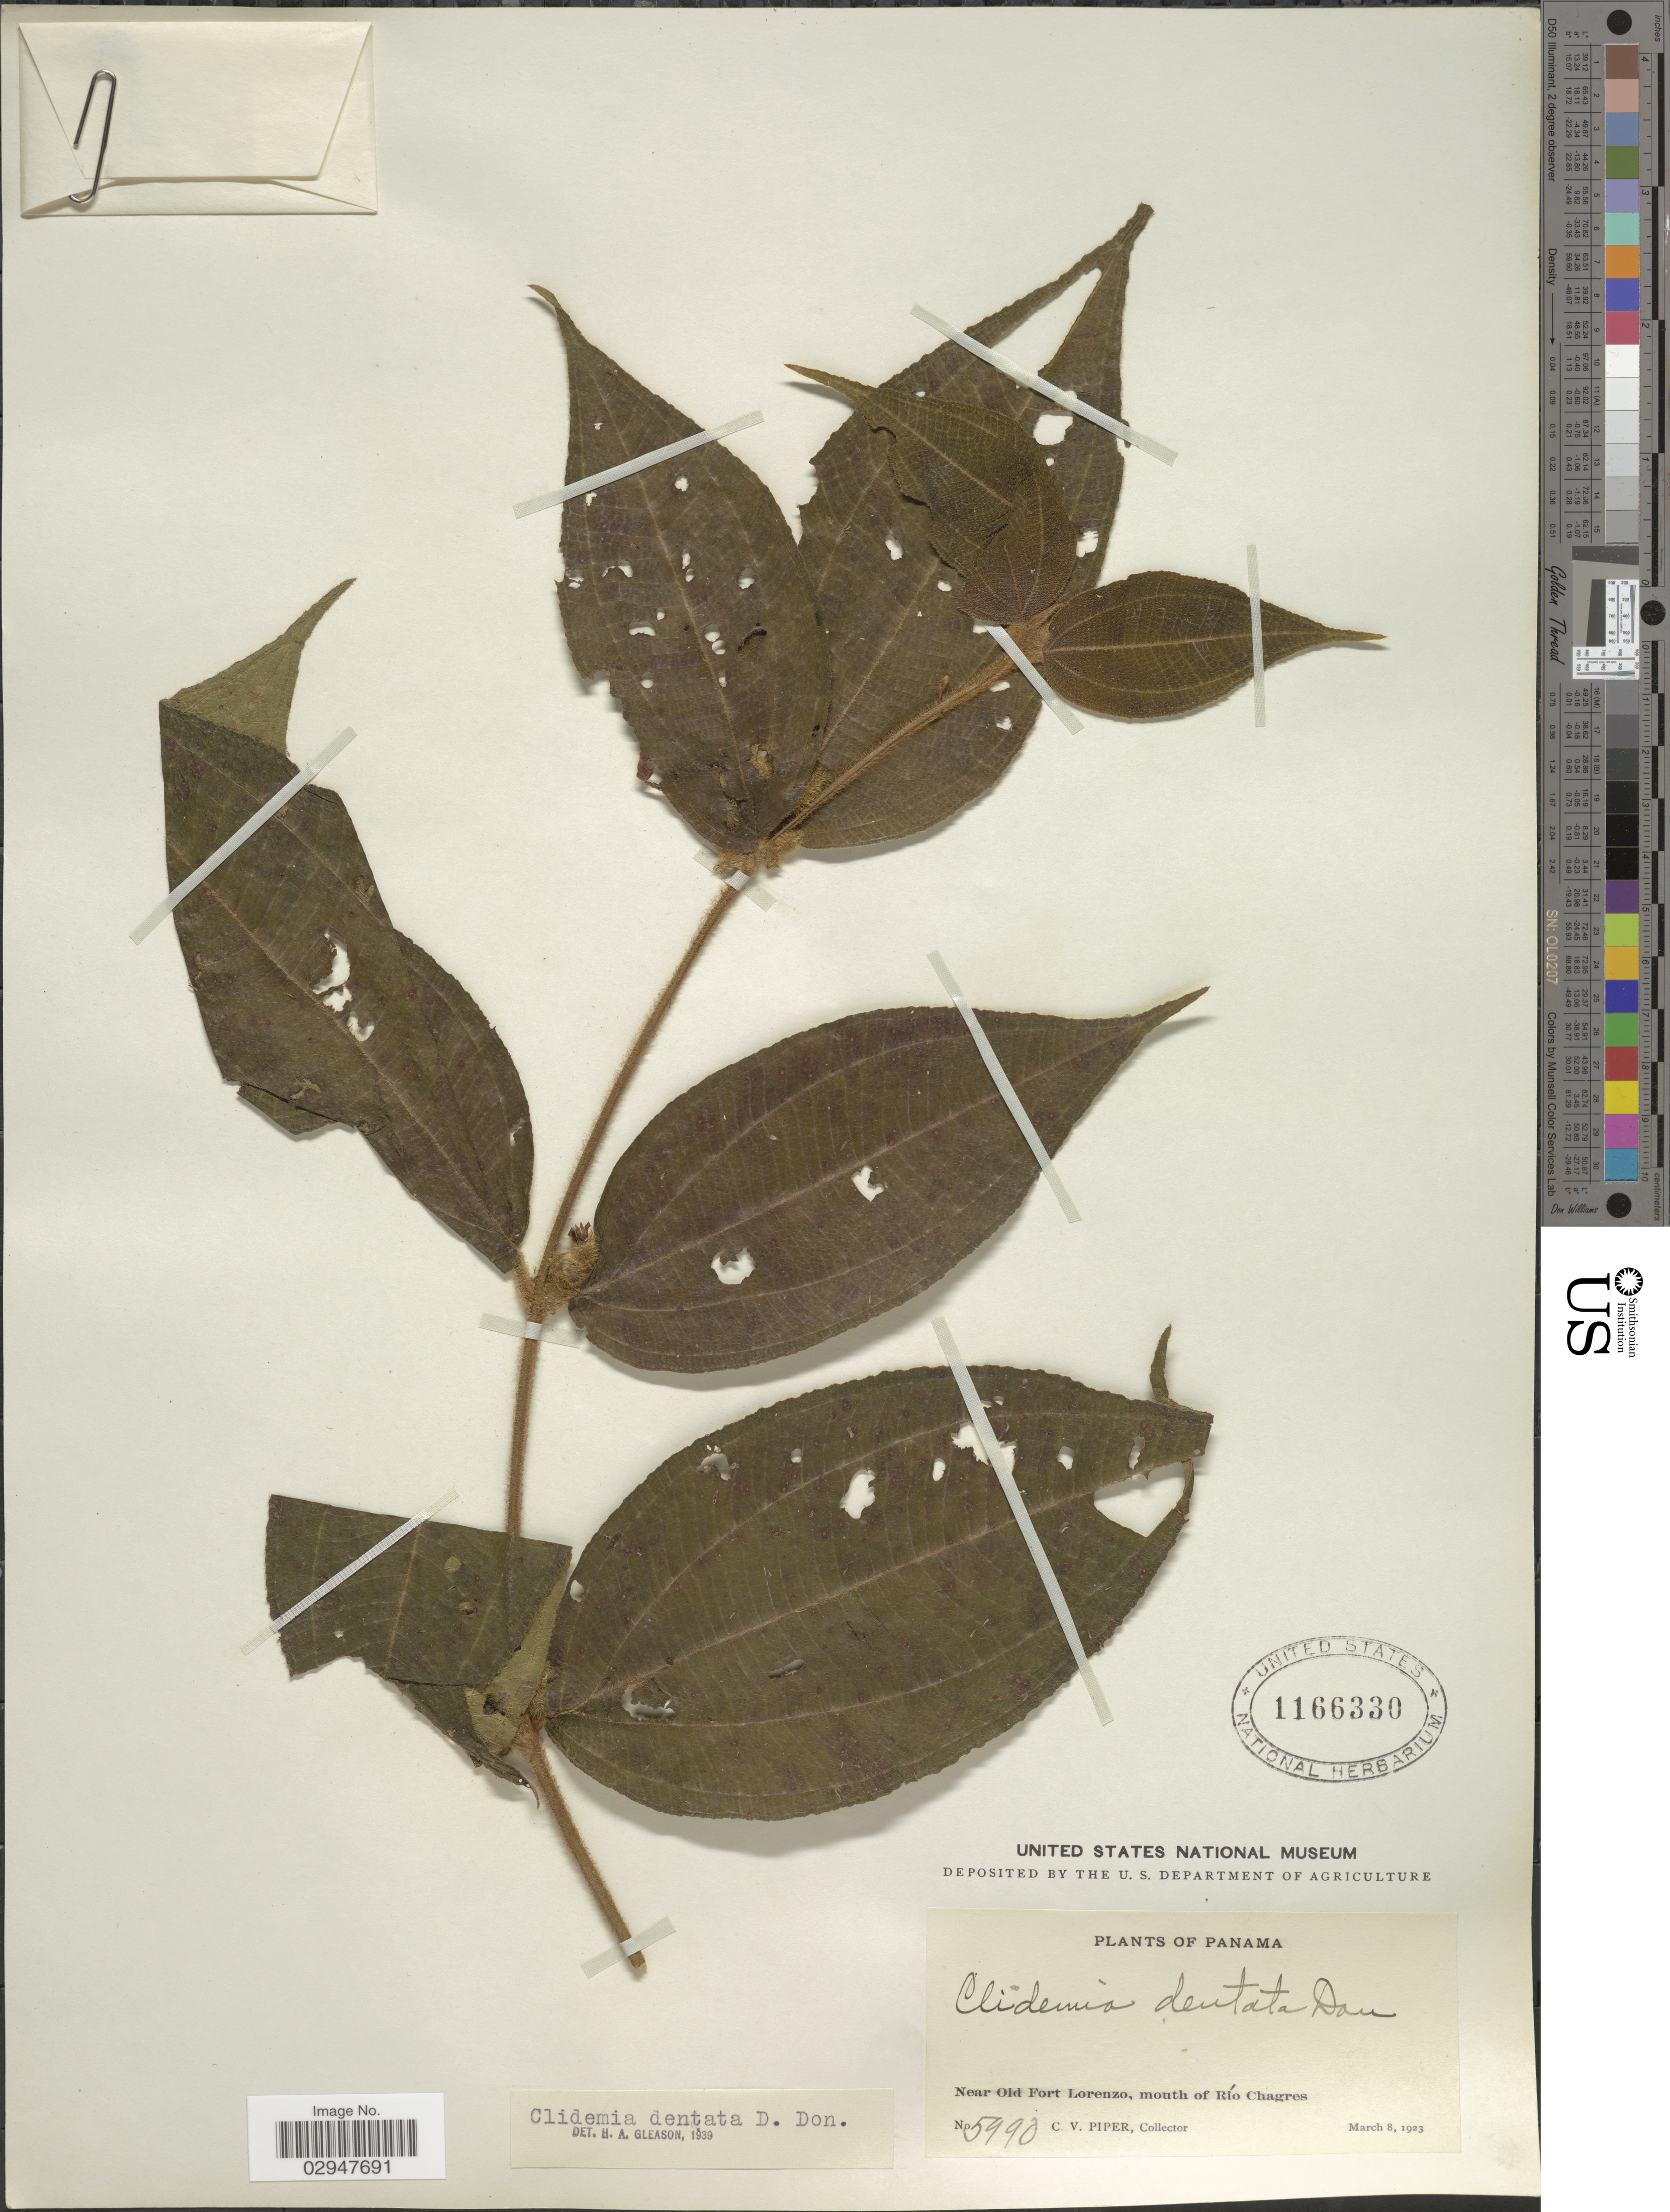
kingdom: Plantae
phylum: Tracheophyta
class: Magnoliopsida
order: Myrtales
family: Melastomataceae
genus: Clidemia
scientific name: Clidemia dentata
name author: D. Don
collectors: C. V. Piper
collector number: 5990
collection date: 1923-03-08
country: Panama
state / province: Colón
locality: Near Old Fort Lorenzo, mouth of Río Chagres.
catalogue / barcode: US 1166330